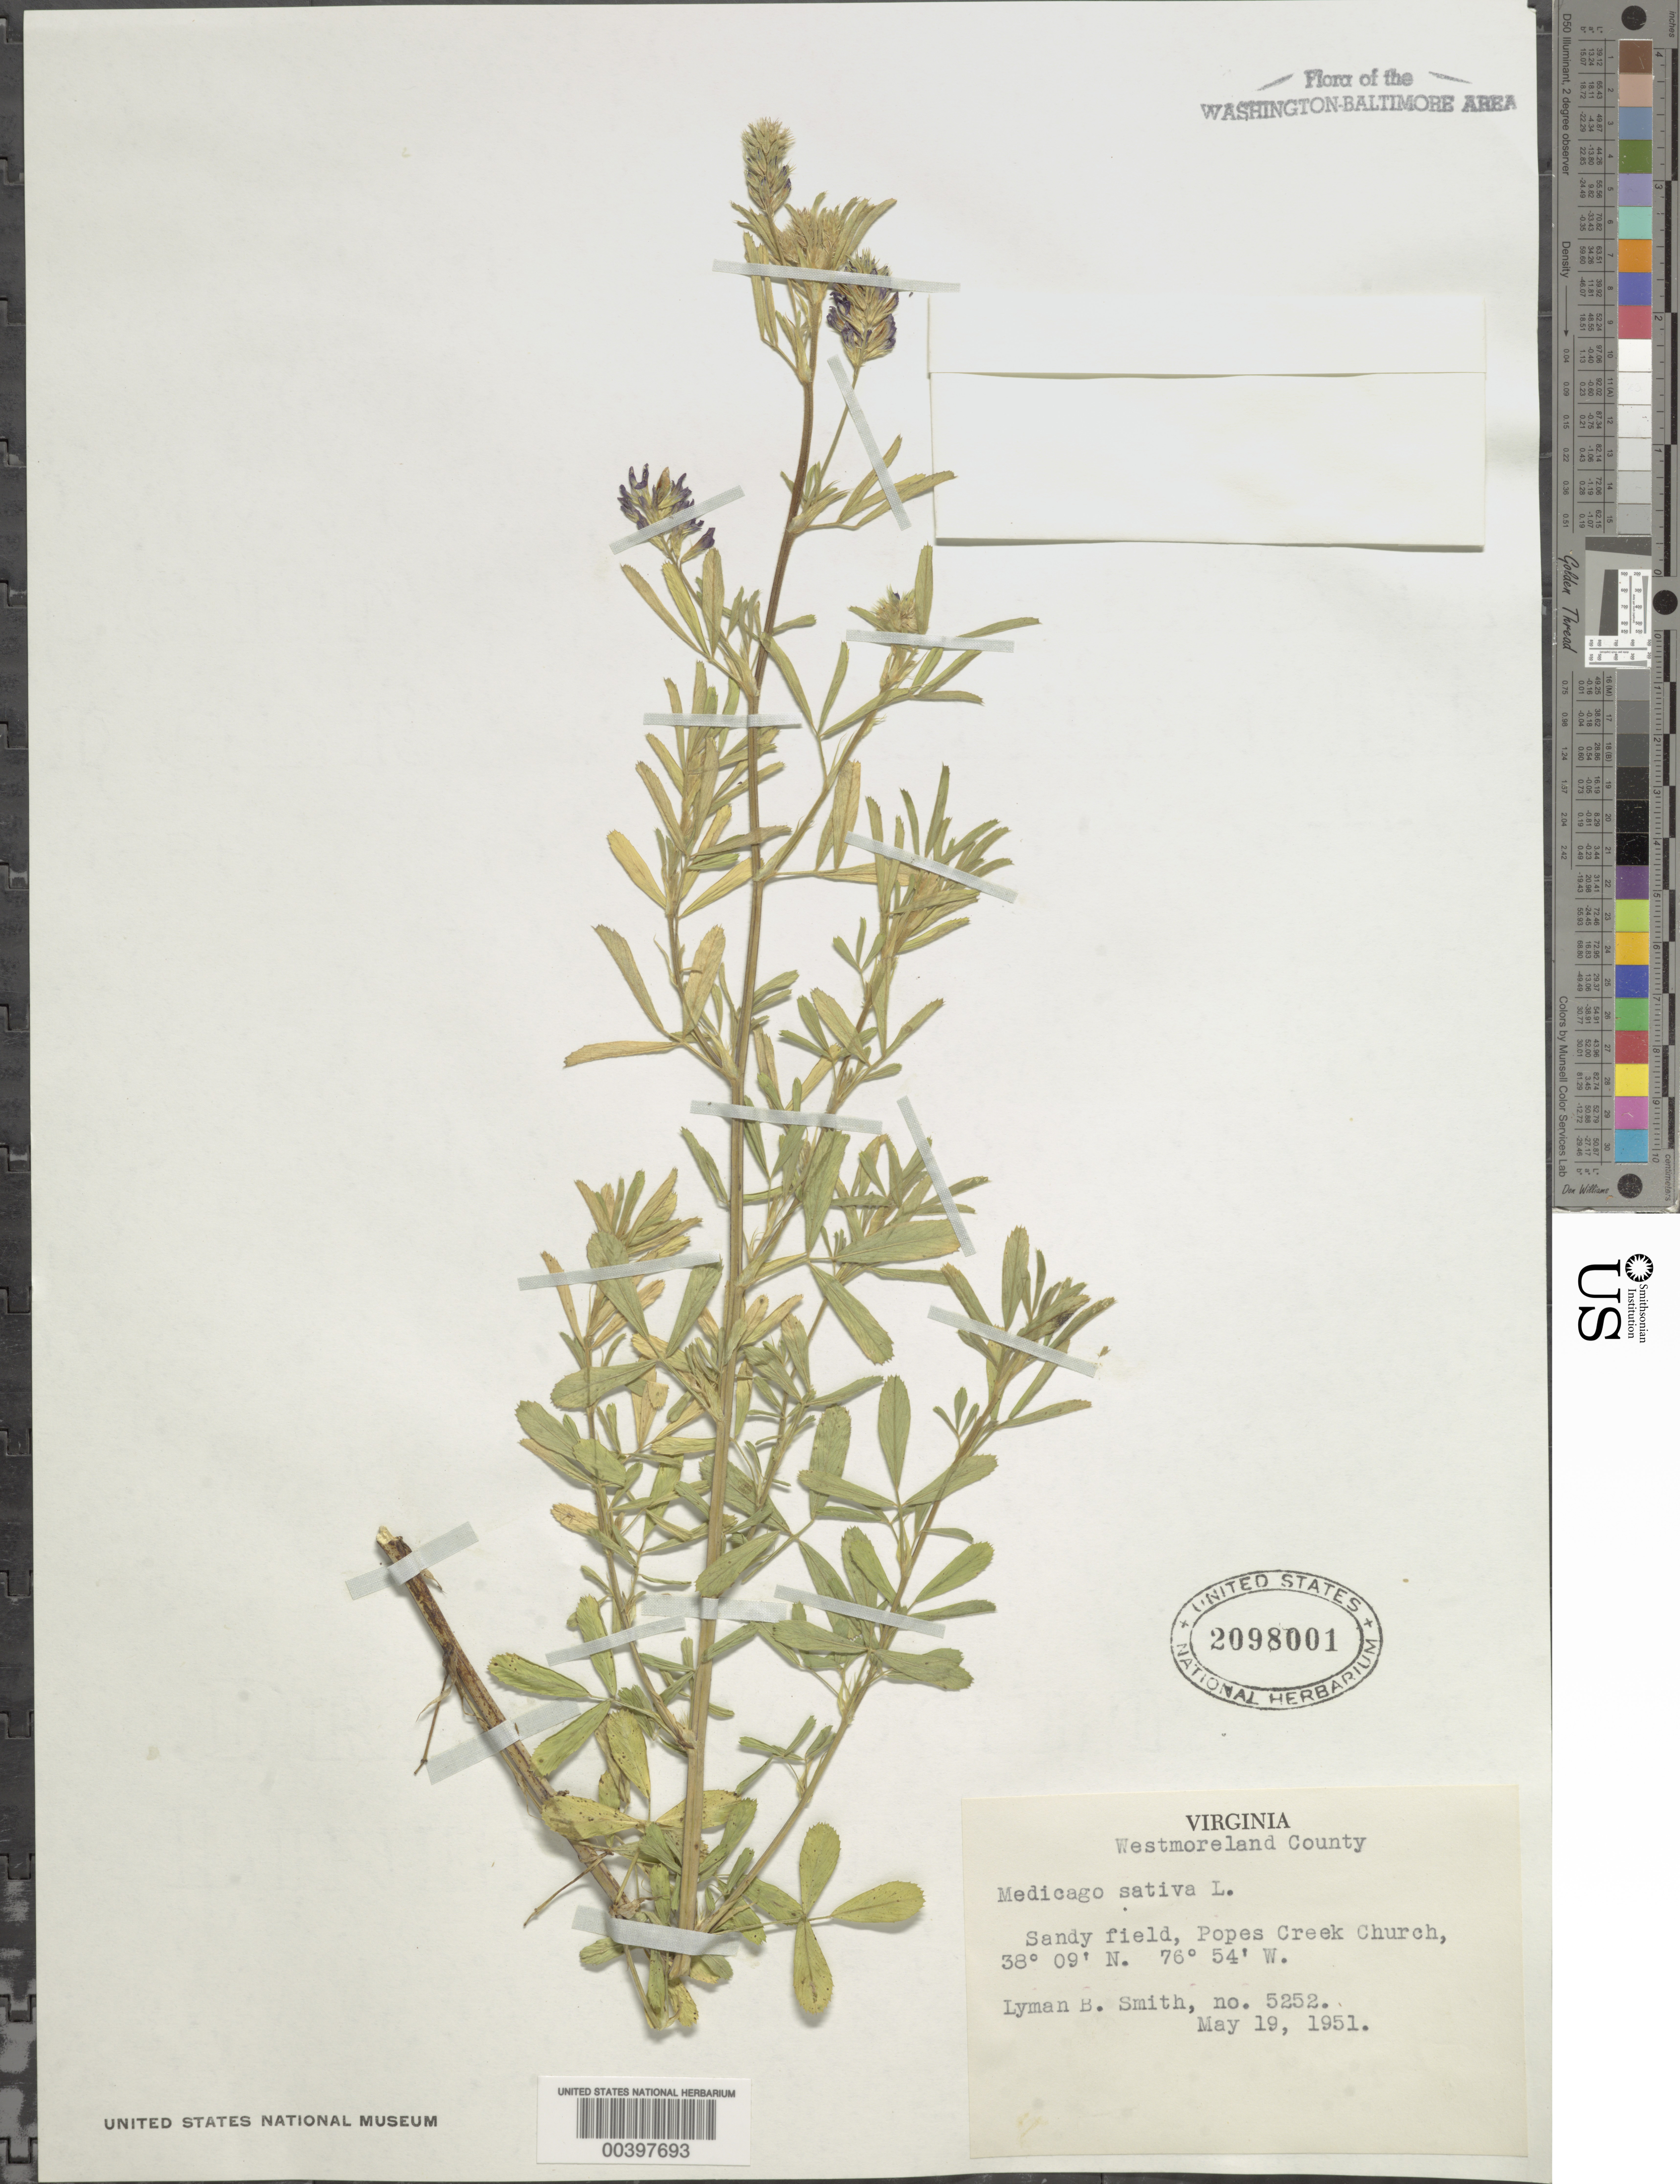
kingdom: Plantae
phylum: Tracheophyta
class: Magnoliopsida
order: Fabales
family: Fabaceae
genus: Medicago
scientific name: Medicago sativa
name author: L.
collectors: L. Smith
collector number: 5252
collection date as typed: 19 May 1951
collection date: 1951-05-19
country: United States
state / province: Virginia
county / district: Westmoreland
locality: Popes Creek Church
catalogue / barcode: US 2098001